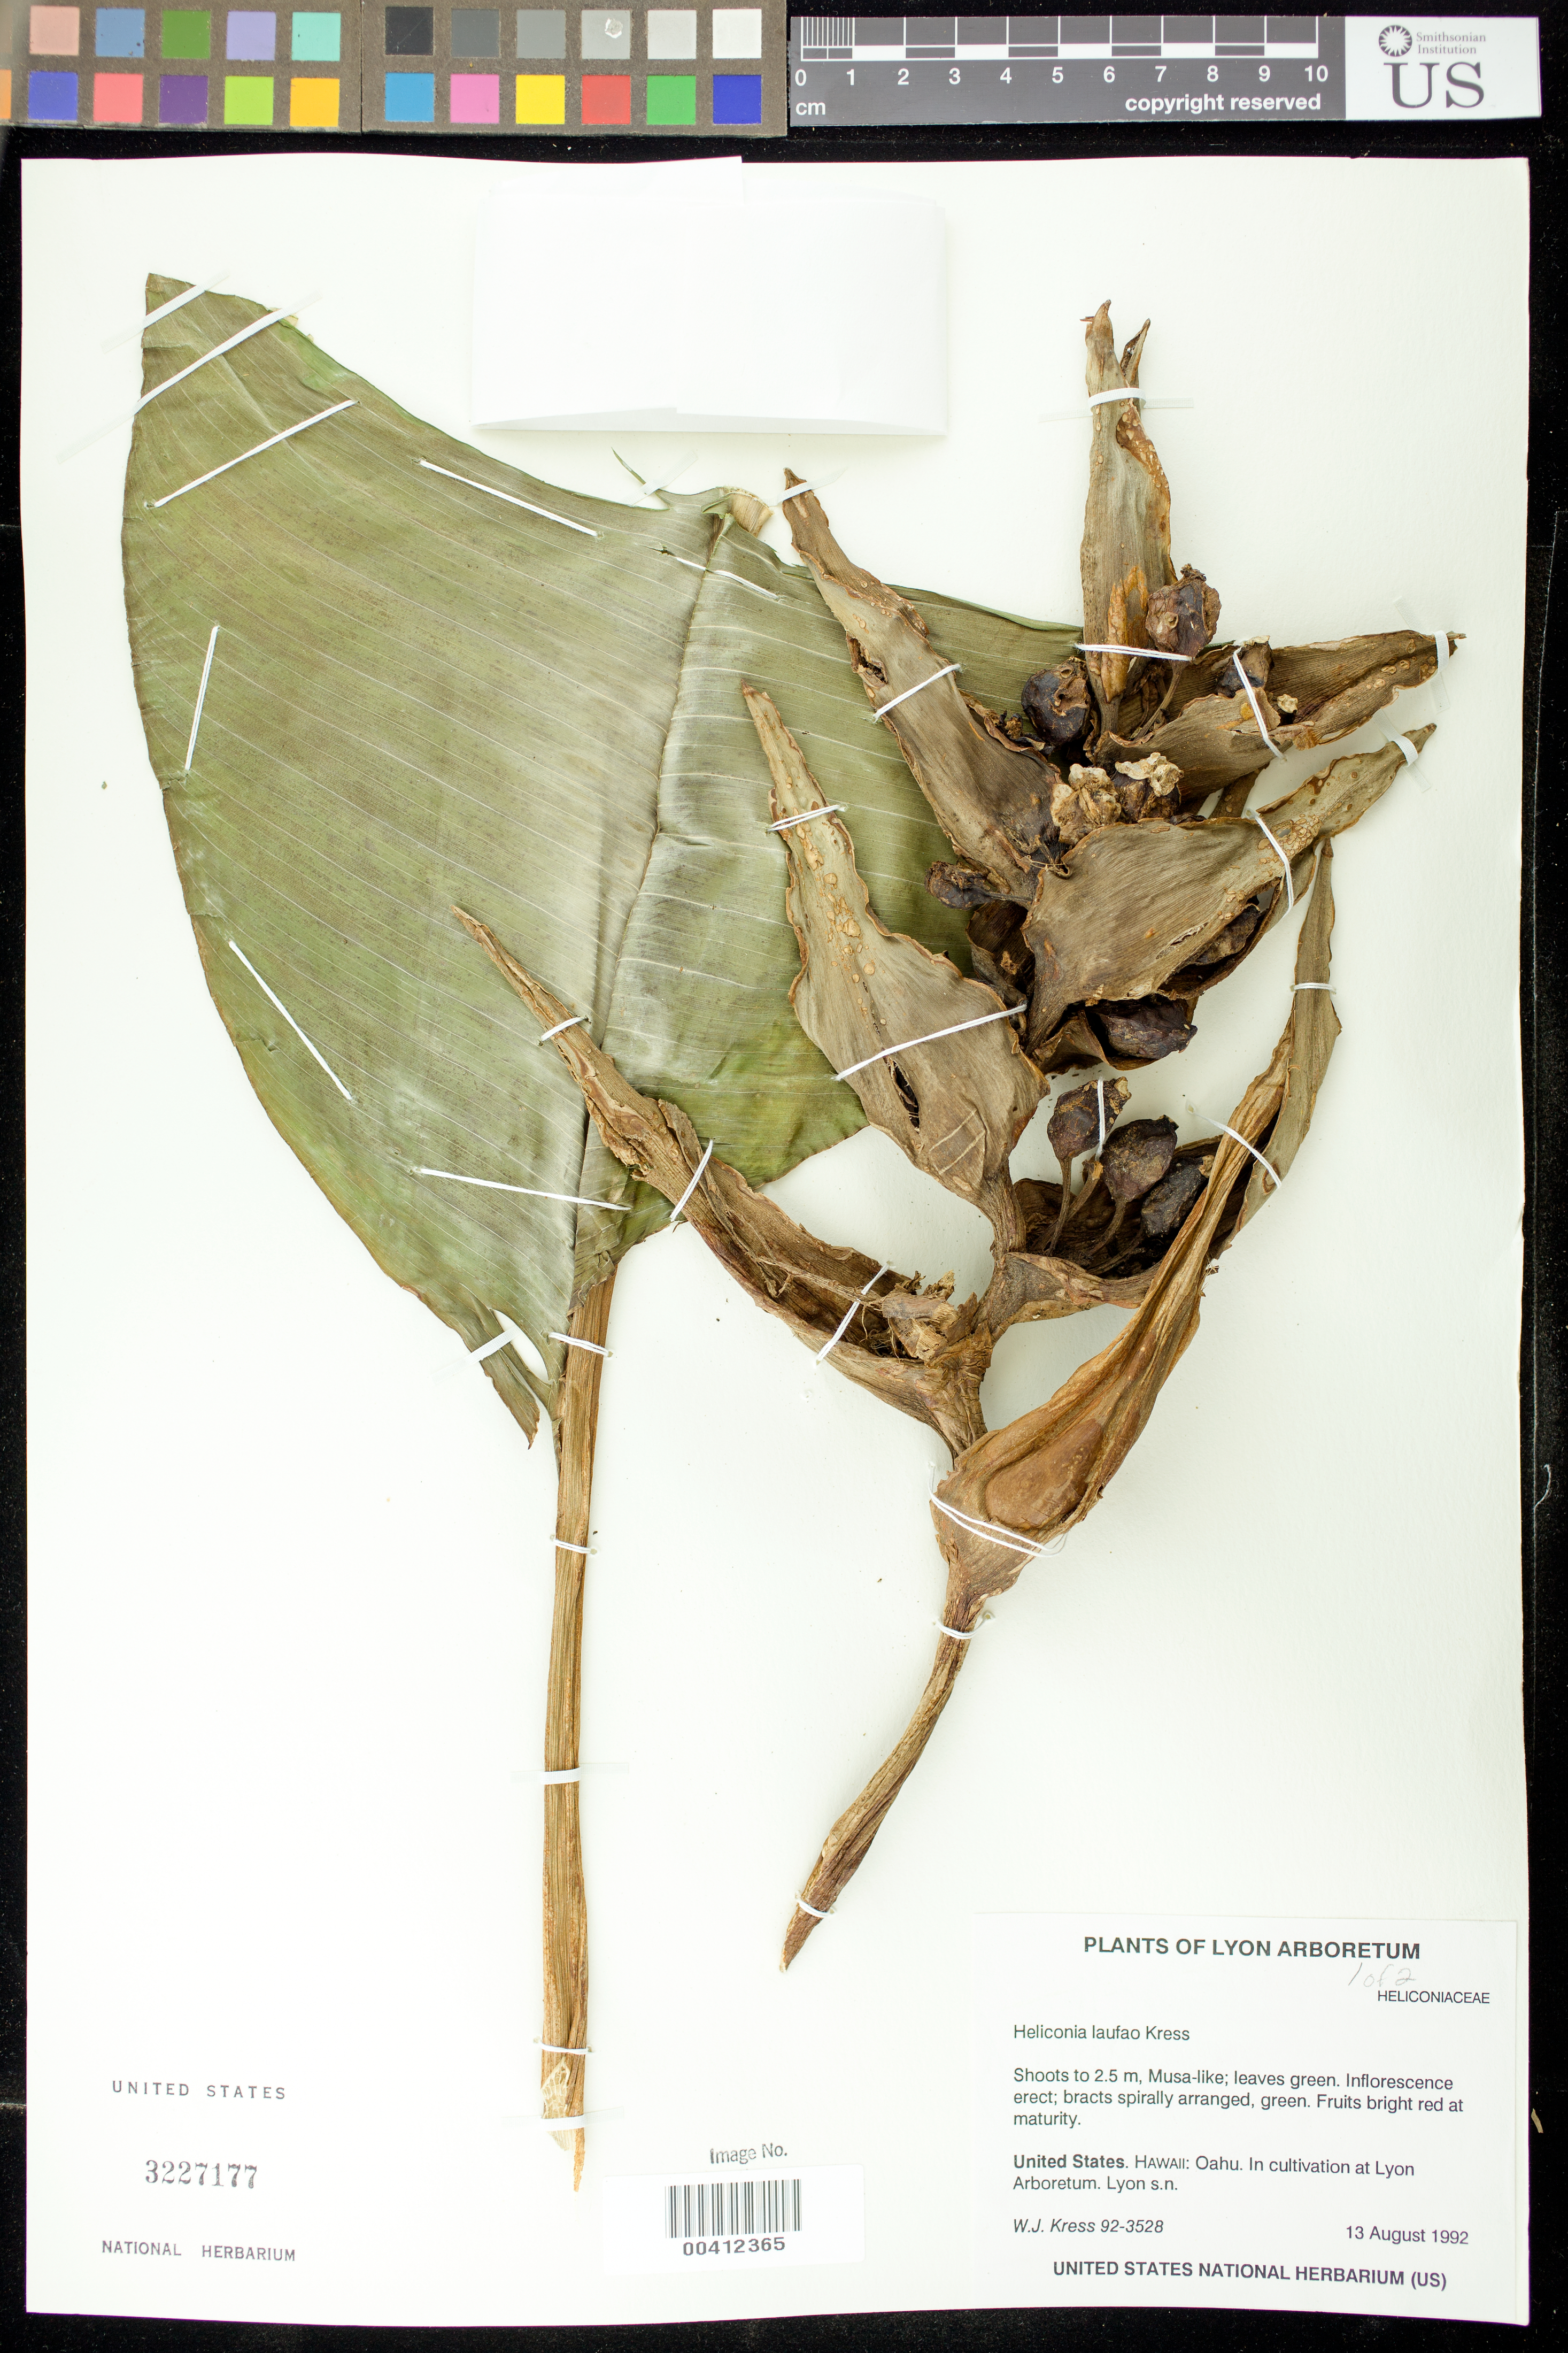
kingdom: Plantae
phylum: Tracheophyta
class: Liliopsida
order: Zingiberales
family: Heliconiaceae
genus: Heliconia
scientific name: Heliconia laufao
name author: W.J. Kress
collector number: Kress 92-3528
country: United States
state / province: Hawaii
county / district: Honolulu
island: Oahu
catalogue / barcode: US 3117177